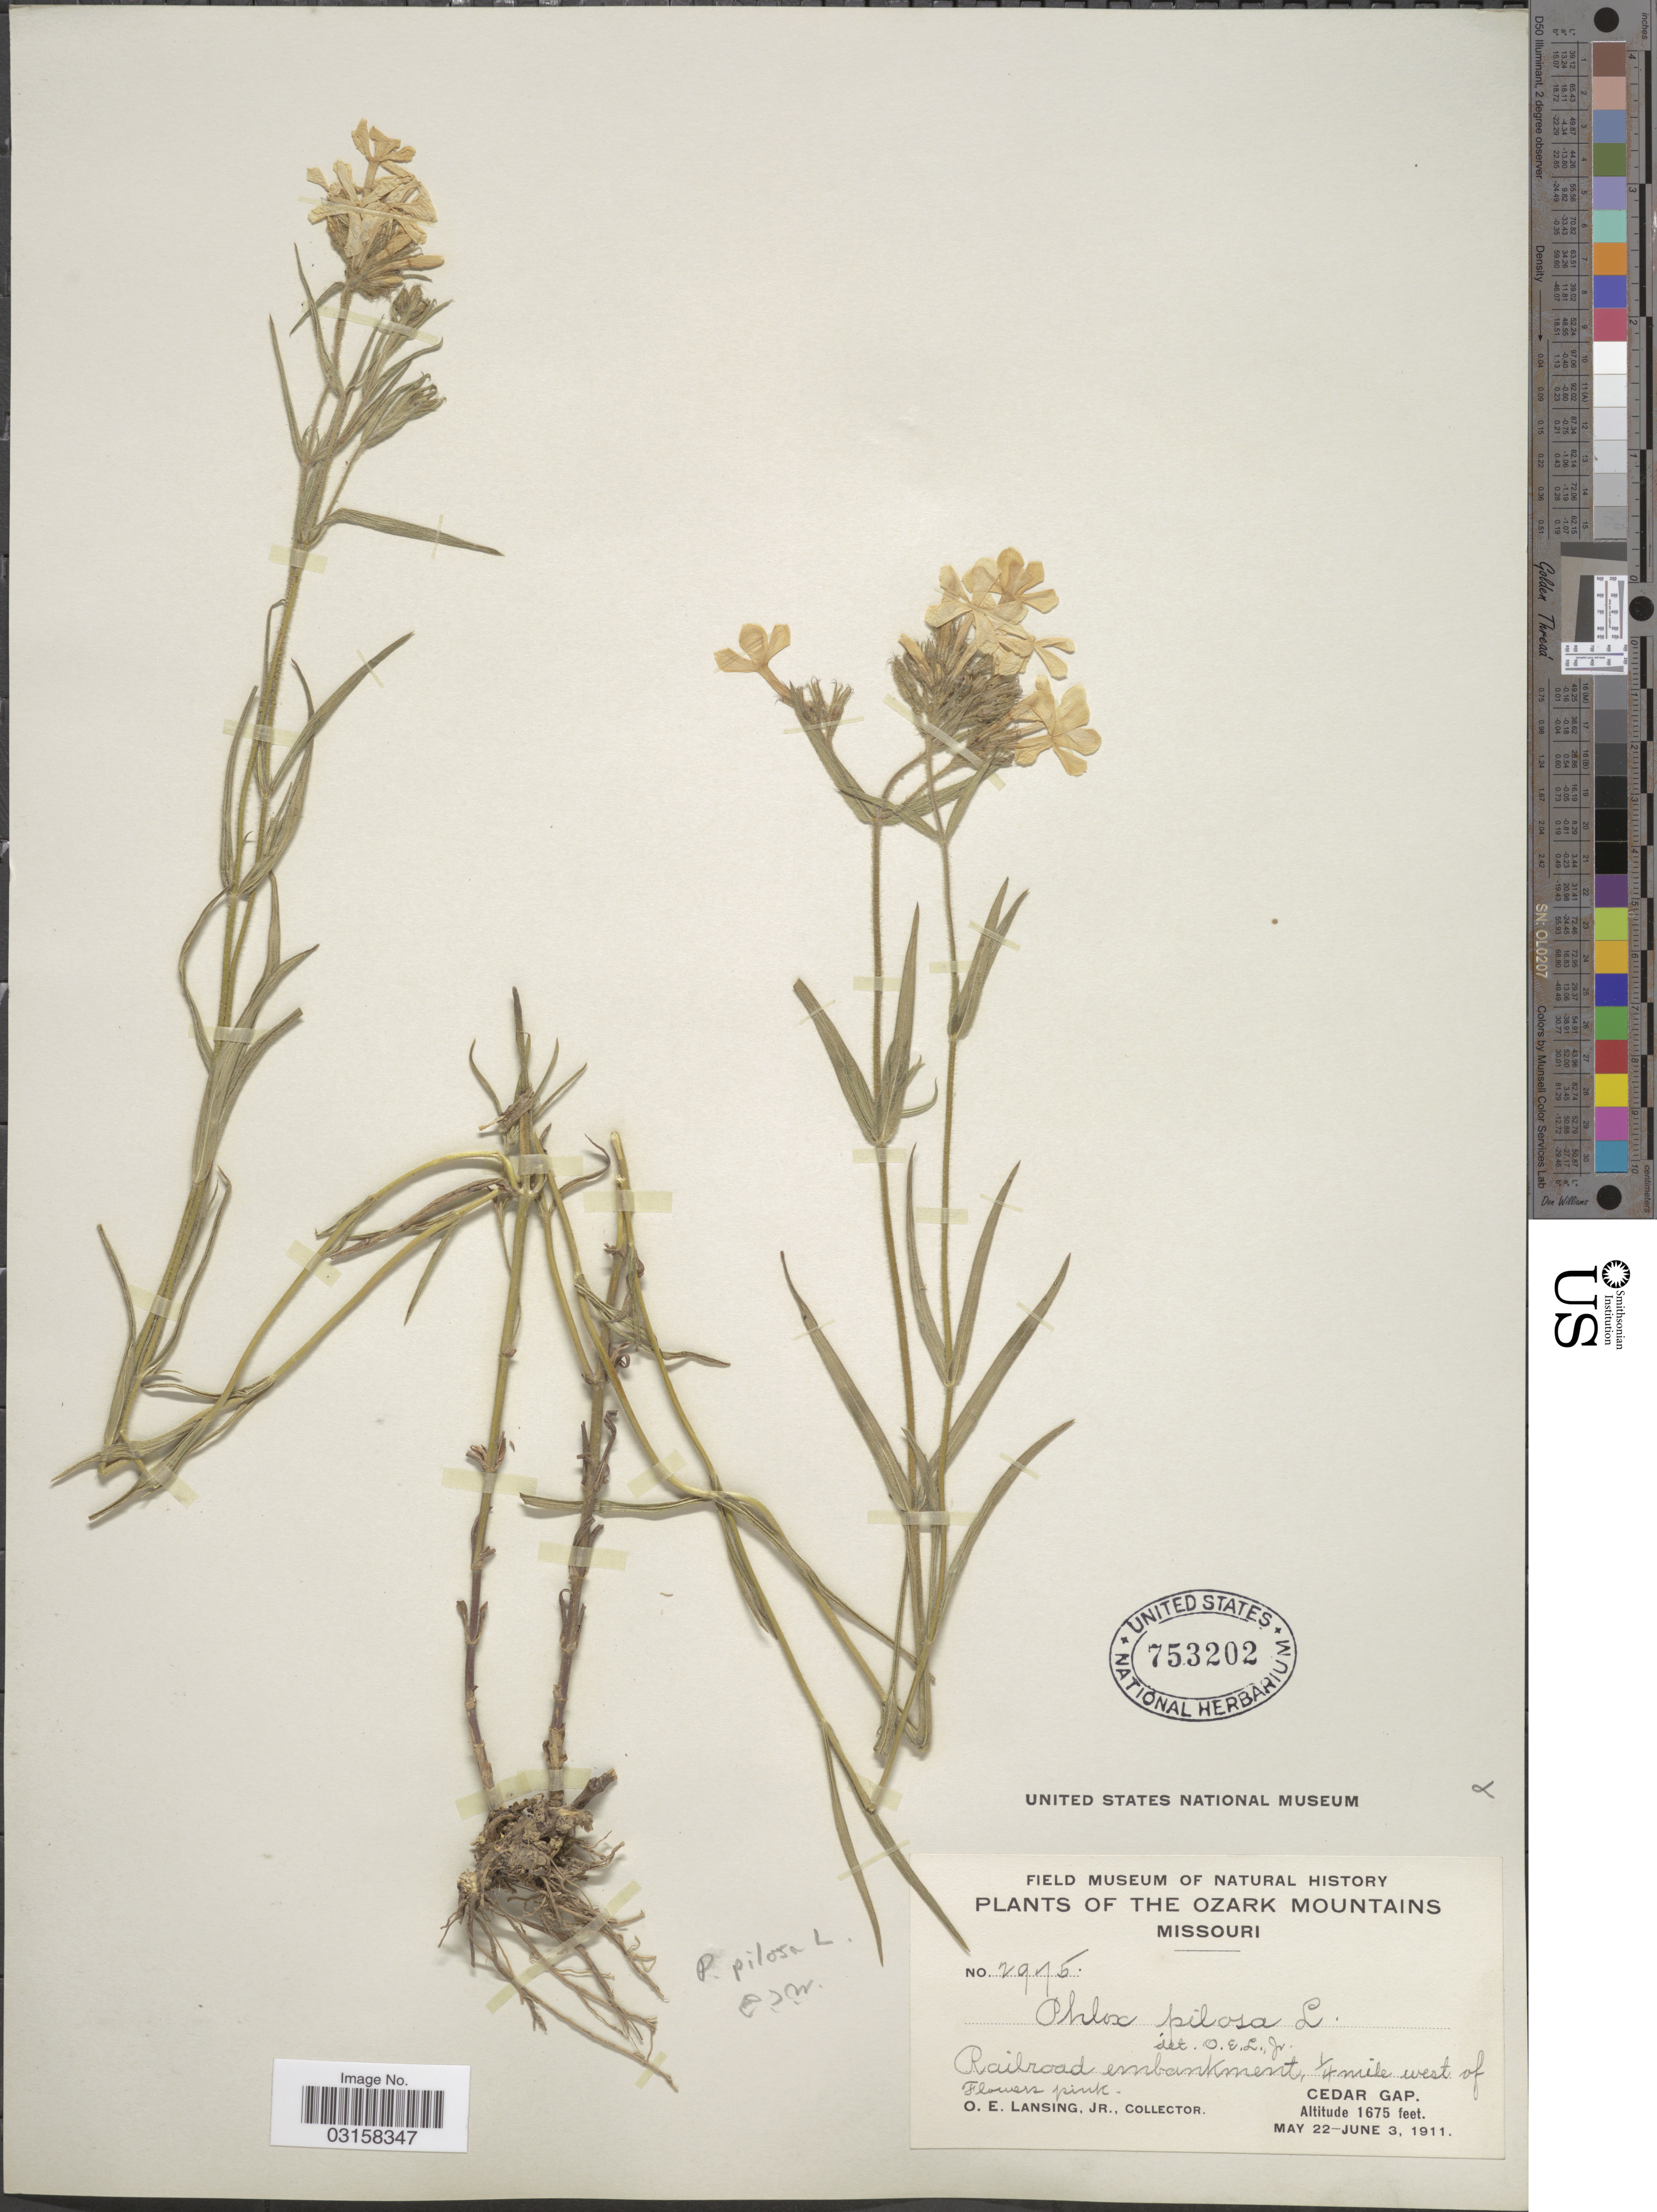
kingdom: Plantae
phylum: Tracheophyta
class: Magnoliopsida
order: Ericales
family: Polemoniaceae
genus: Phlox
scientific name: Phlox pilosa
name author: L.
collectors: O. Lansing Jr.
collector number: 2975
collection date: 1911-05-22/1911-06-03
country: United States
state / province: Missouri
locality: The Ozark Mountains. Railroad embankment, ¼ mile west of Cedar Gap.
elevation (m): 511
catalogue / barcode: US 753202